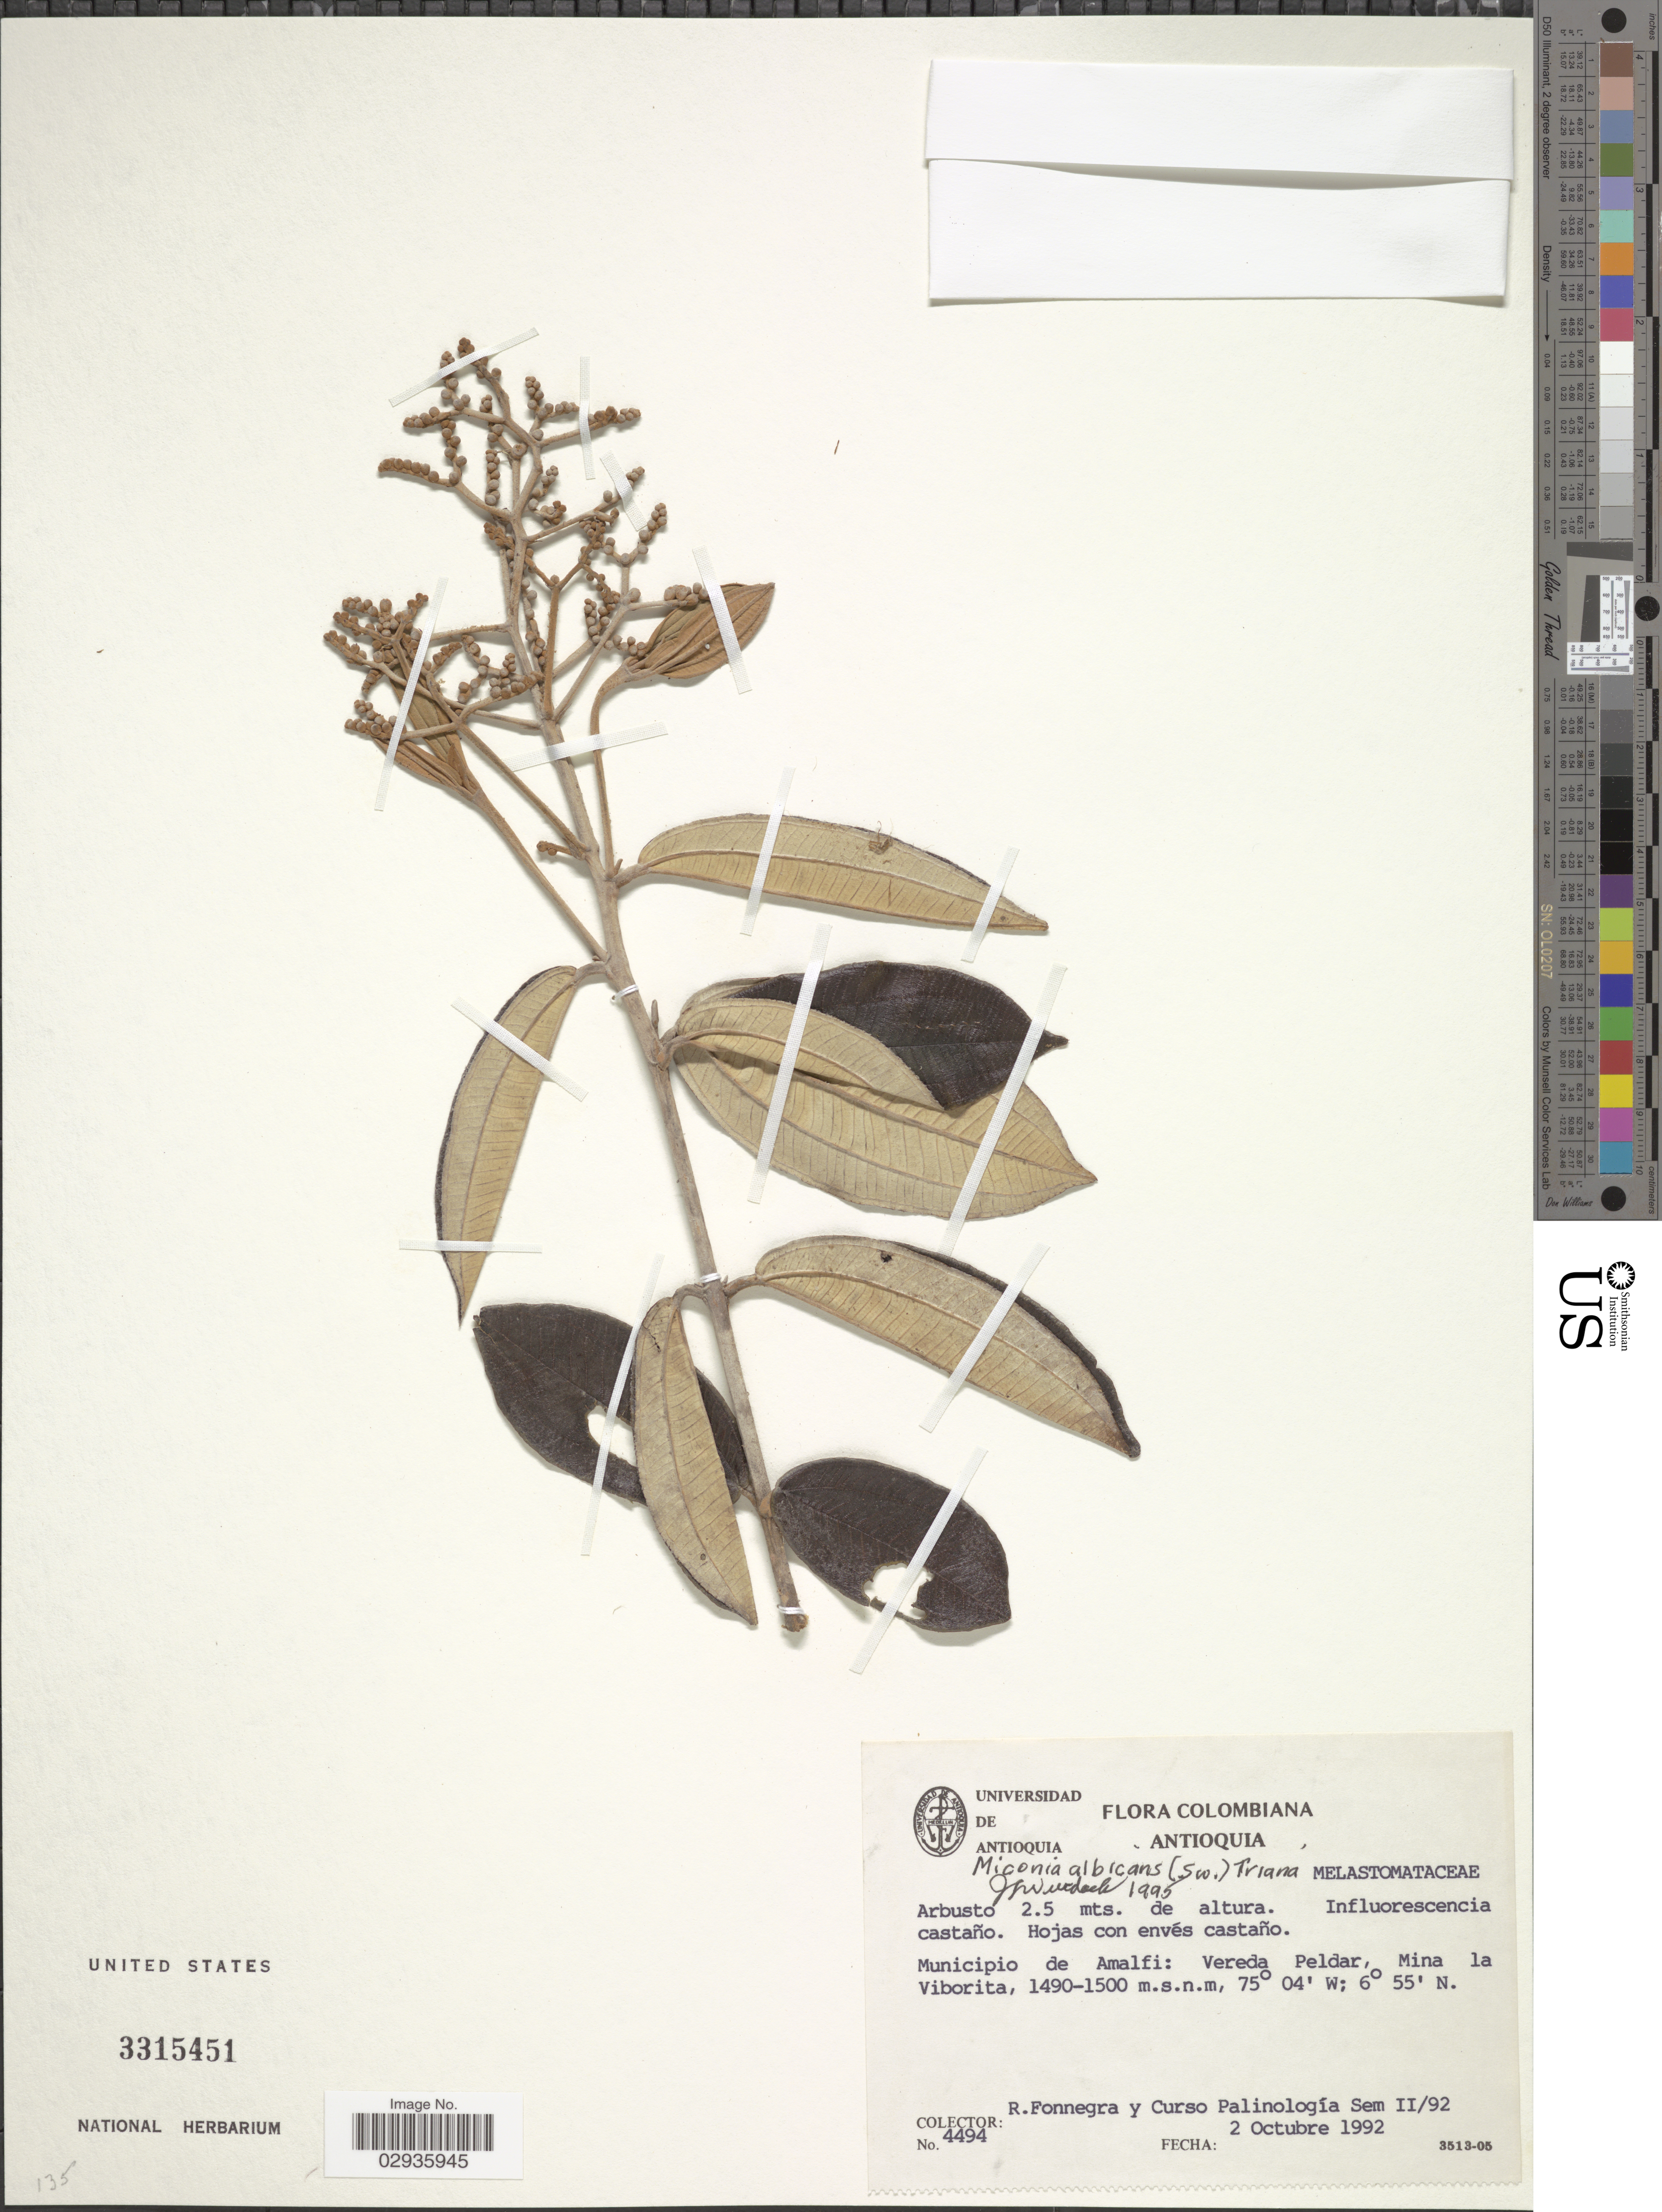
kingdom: Plantae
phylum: Tracheophyta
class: Magnoliopsida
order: Myrtales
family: Melastomataceae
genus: Miconia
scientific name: Miconia albicans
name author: (Sw.) Steud.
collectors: R. Fonnegra & Curso Palinología Sem II/92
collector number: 4494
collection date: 1992-10-02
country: Colombia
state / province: Antioquia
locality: Municipio de Amalfi: Vereda Peldar, Mina la Viborita.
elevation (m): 1490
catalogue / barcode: US 3315451